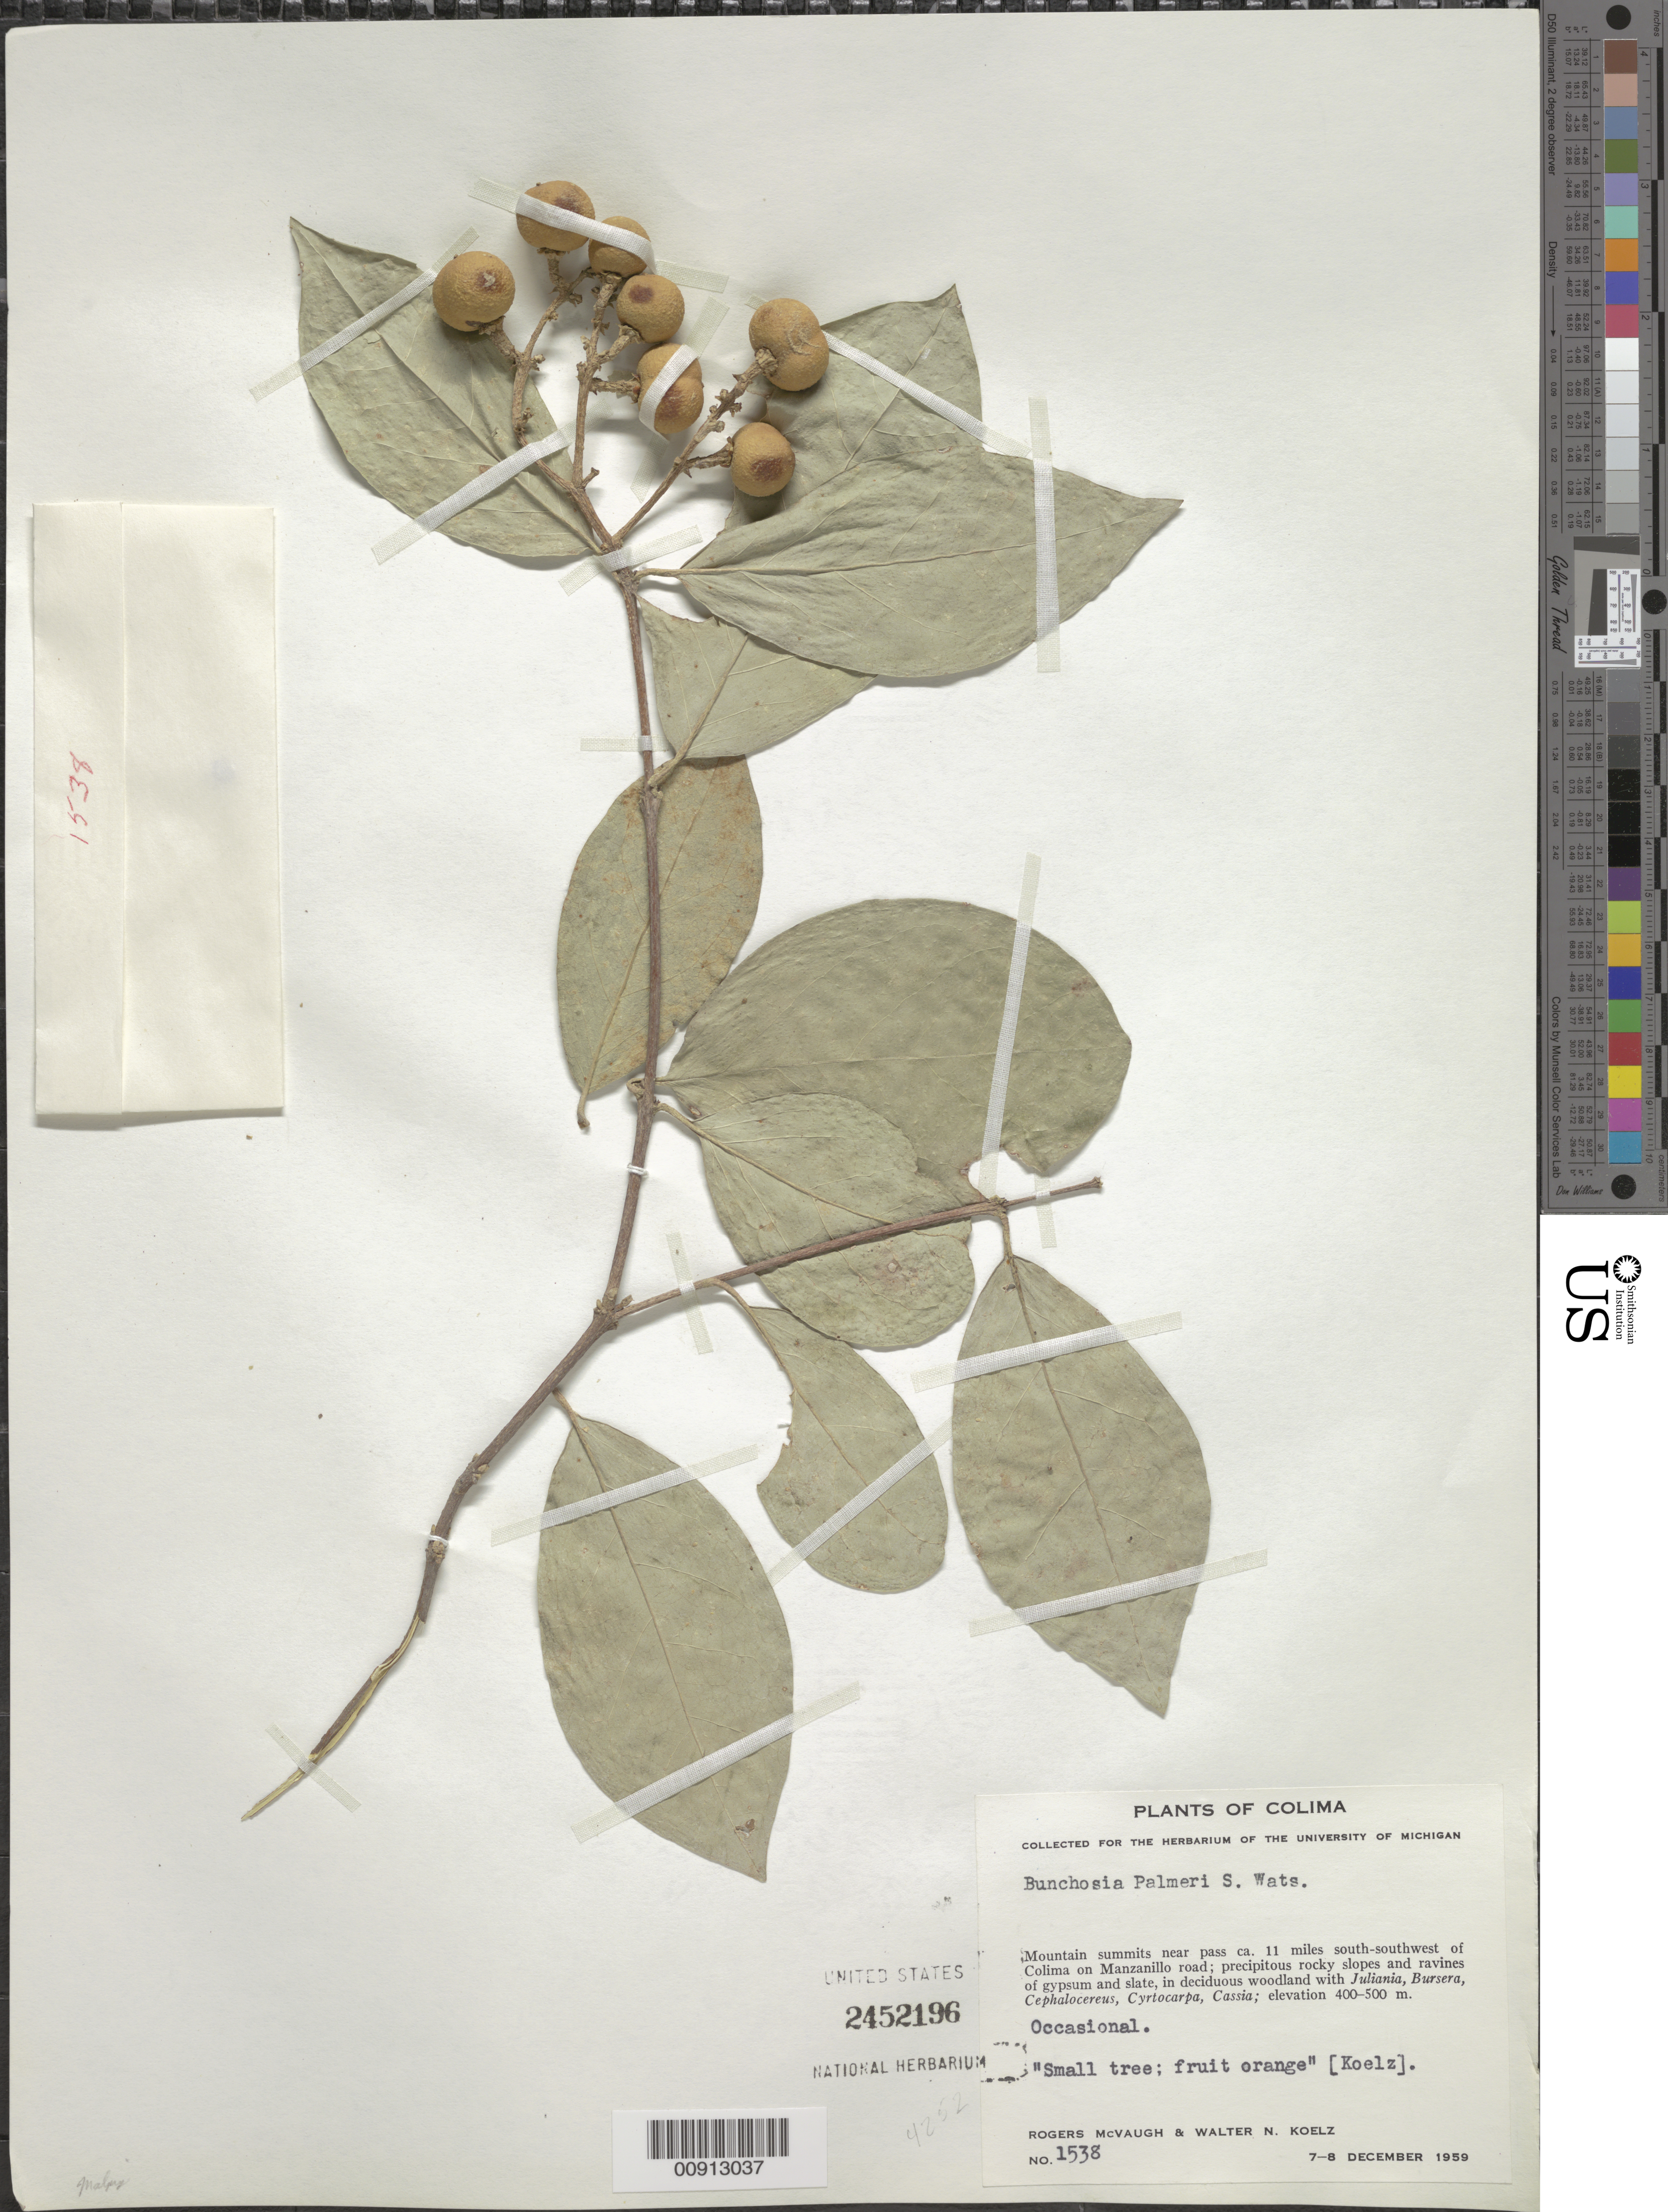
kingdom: Plantae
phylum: Tracheophyta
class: Magnoliopsida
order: Malpighiales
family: Malpighiaceae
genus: Bunchosia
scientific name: Bunchosia palmeri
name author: S. Watson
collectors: R. McVaugh & W. N. Koelz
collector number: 1538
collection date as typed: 07 Dec 1959 to 08 Dec 1959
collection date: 1959-12-07/1959-12-08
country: Mexico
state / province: Colima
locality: Mountain summits near pass ca. 11 miles south-southwest of Colima on Manzanillo road.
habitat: Precipitous rocky slopes and ravines of gypsum and slate, in deciduous woodland with Juliania, Bursera, Cephalocereus, ..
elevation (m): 500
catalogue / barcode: US 2452196